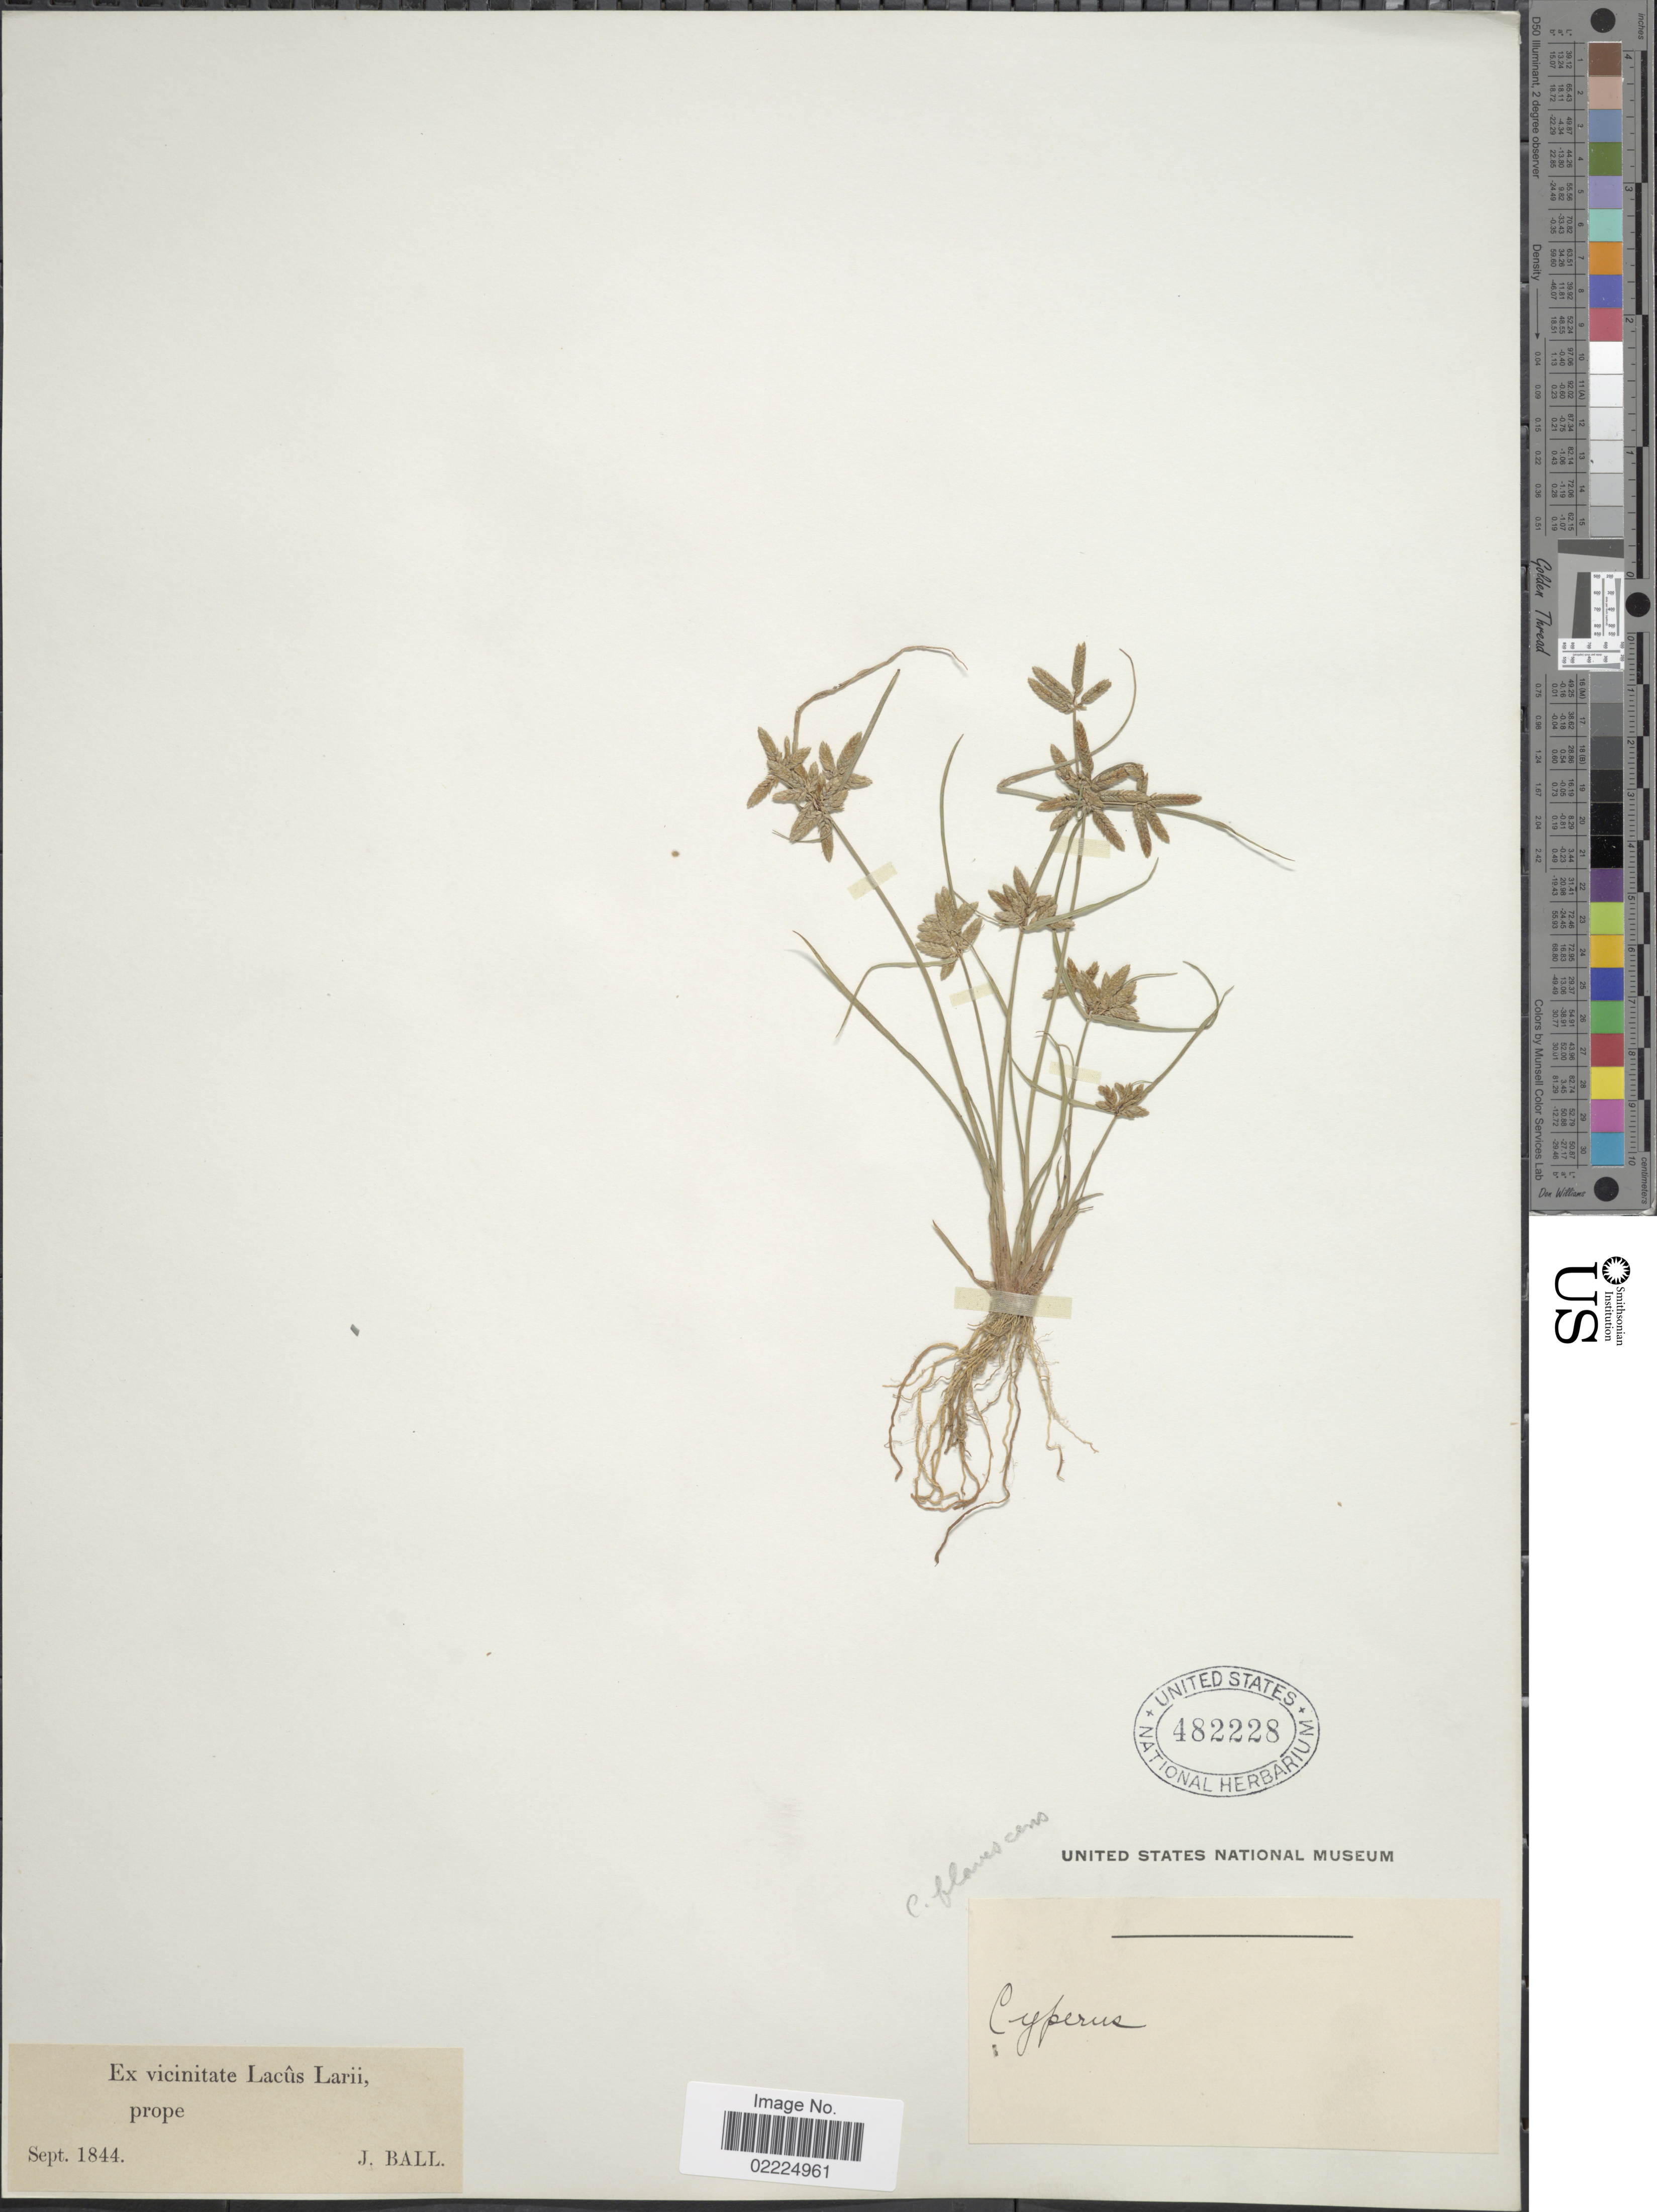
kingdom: Plantae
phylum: Tracheophyta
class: Liliopsida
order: Poales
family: Cyperaceae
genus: Cyperus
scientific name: Cyperus flavescens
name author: L.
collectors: J. Ball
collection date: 1844-09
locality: Vicinitate Lacû Larii, prope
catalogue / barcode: US 482228